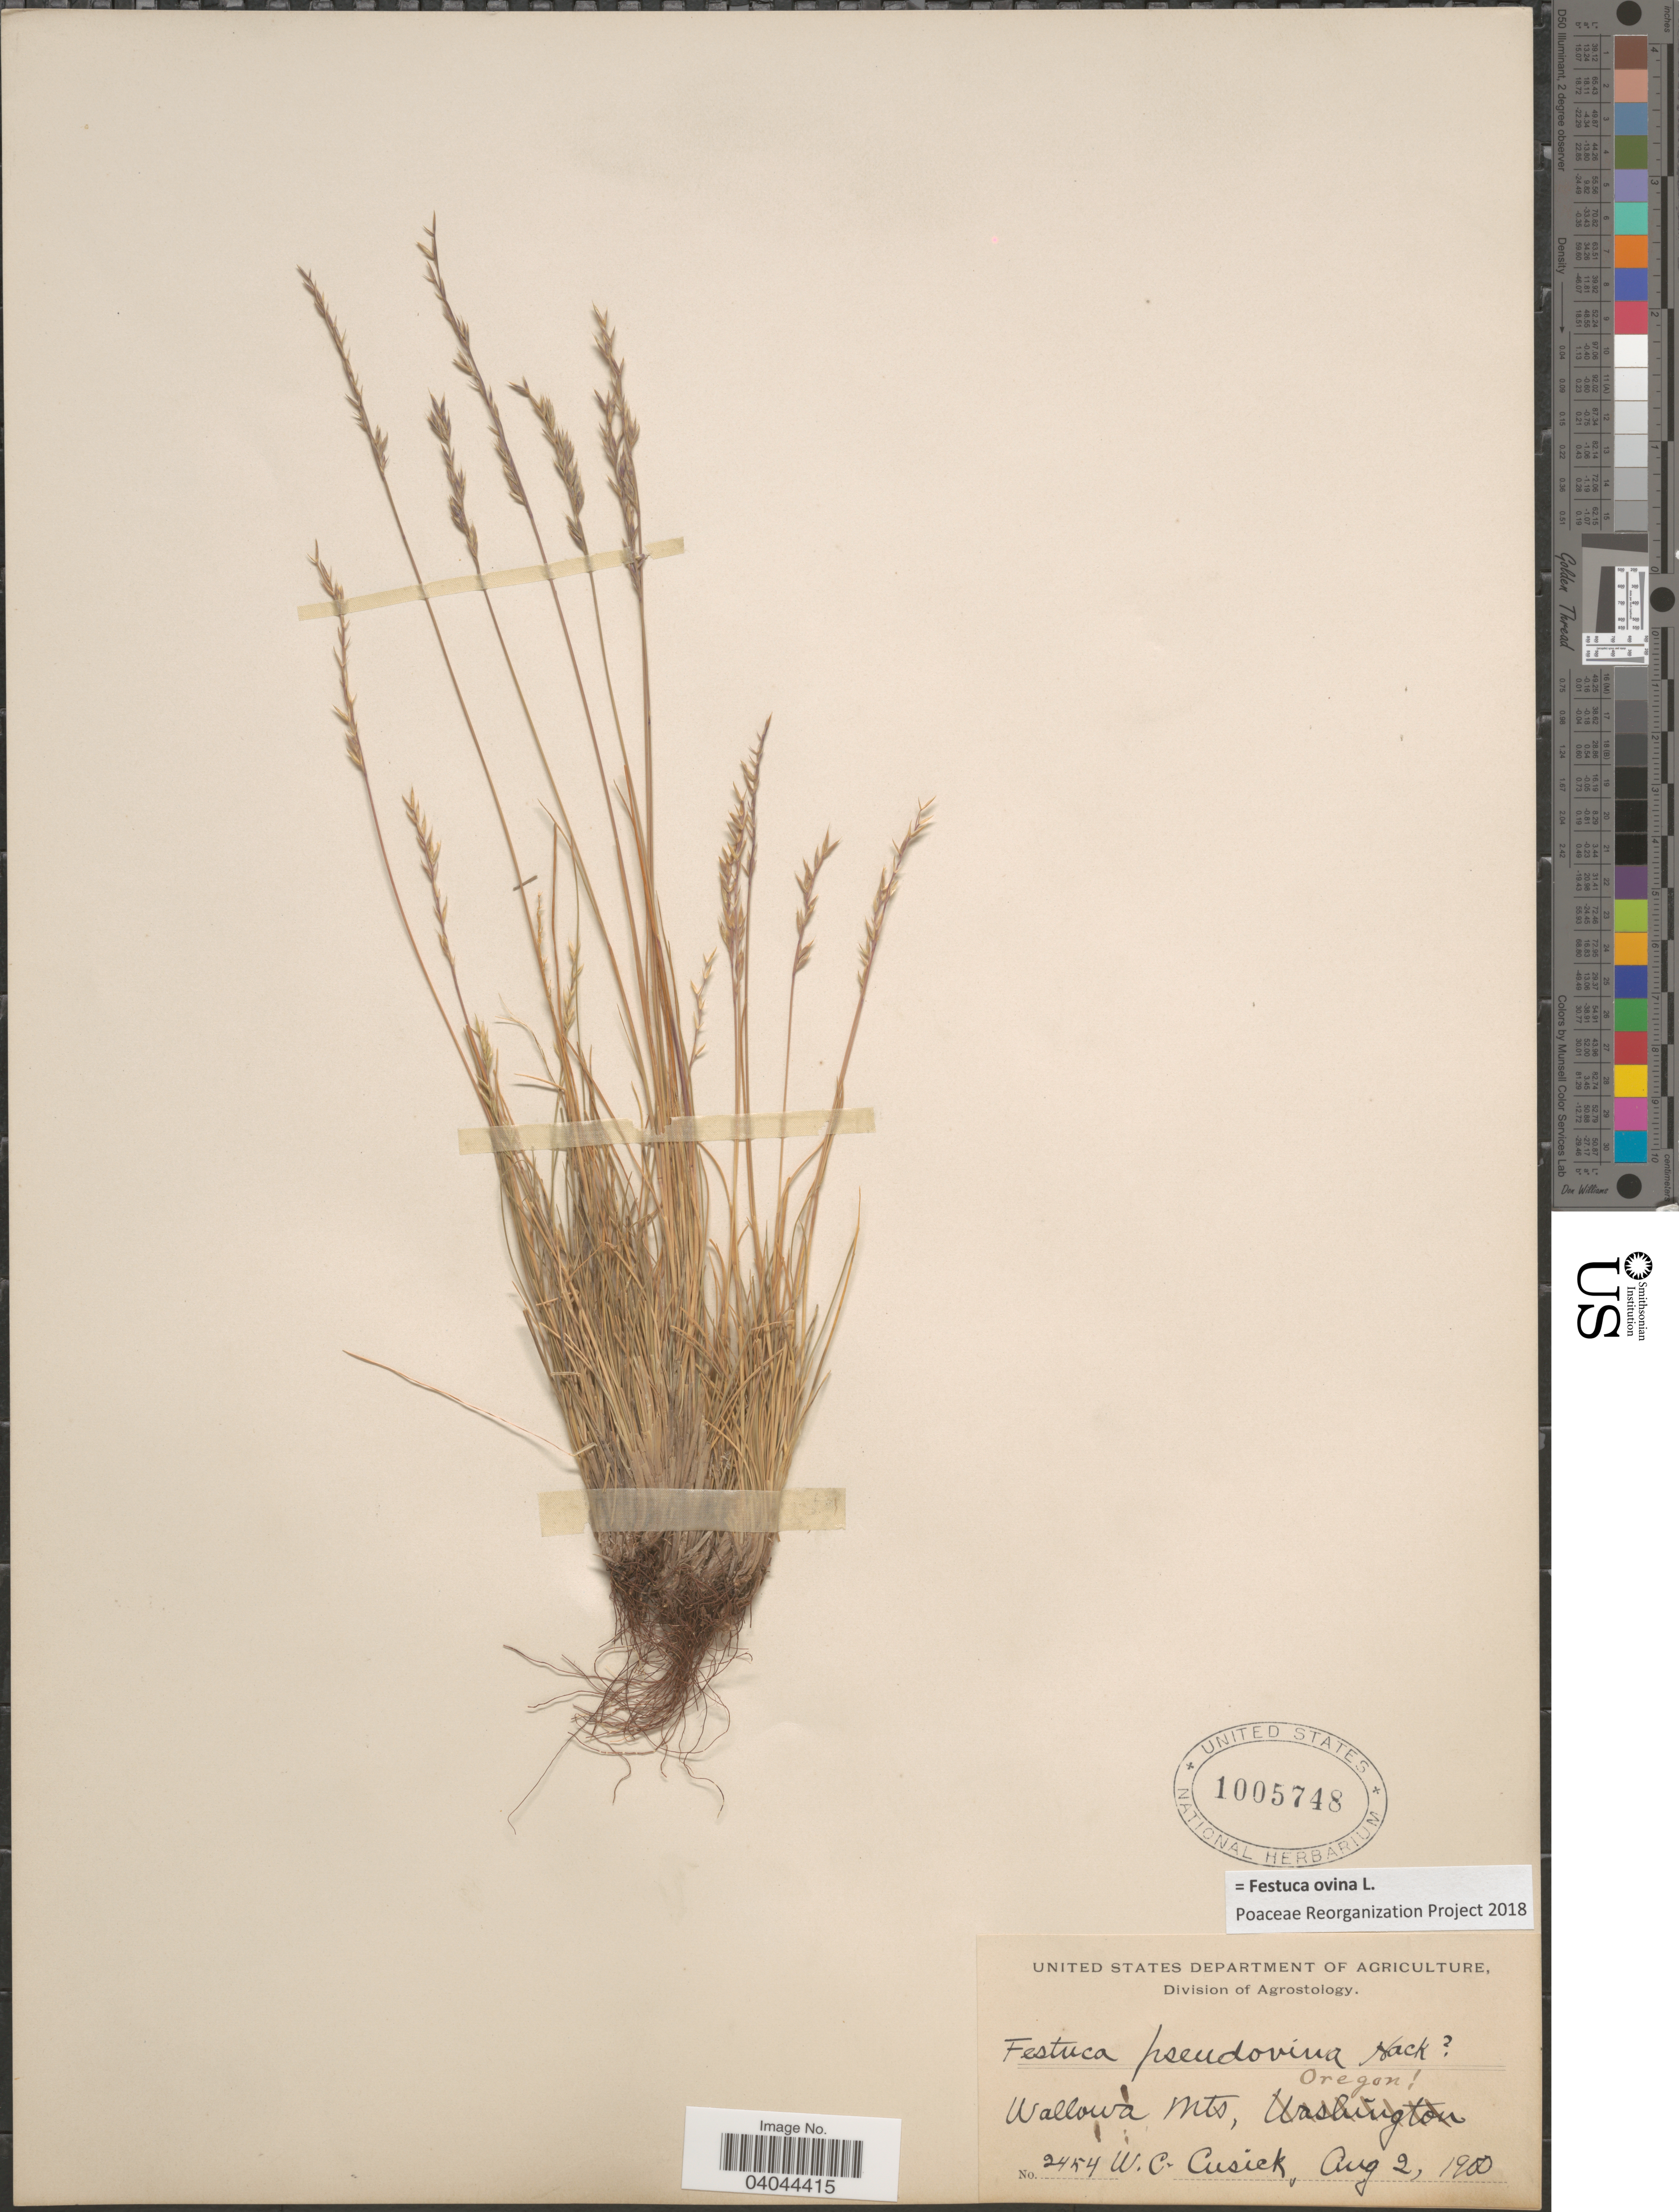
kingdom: Plantae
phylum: Tracheophyta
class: Liliopsida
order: Poales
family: Poaceae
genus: Festuca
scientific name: Festuca ovina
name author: L.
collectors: W. C. Cusick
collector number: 2454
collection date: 1900-08-02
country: United States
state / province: Oregon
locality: Wallowa Mts.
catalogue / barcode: US 1005748